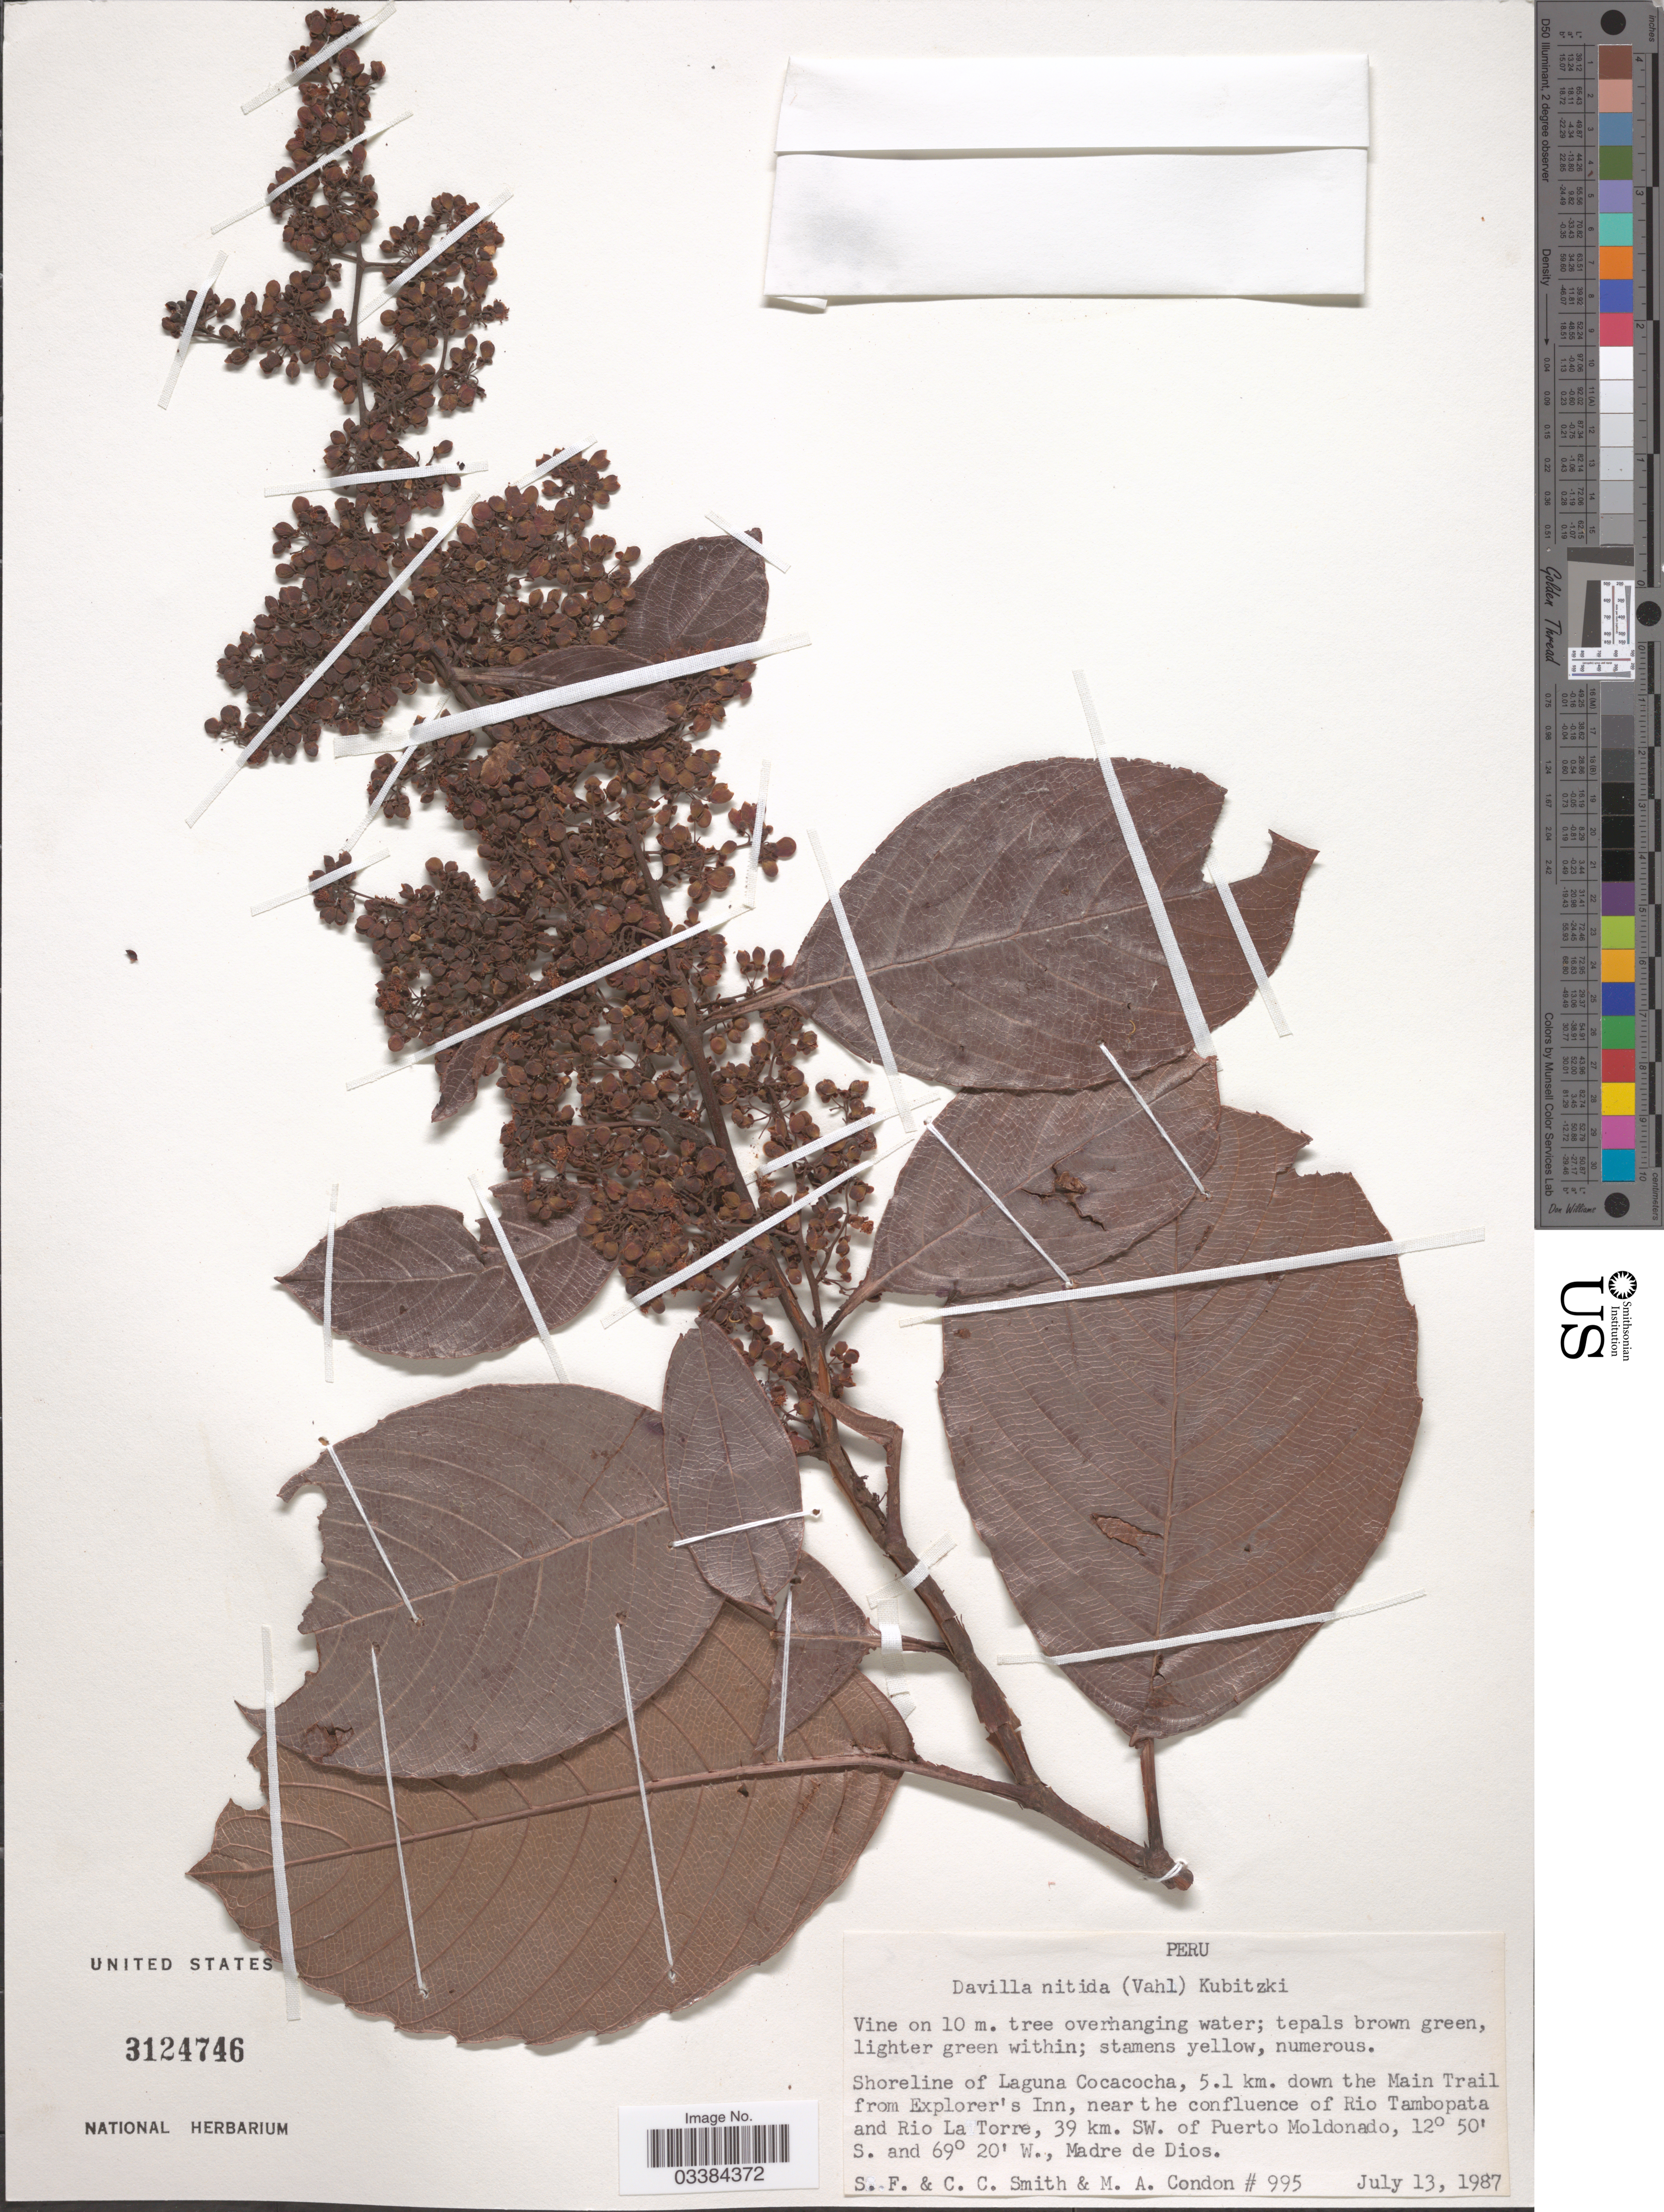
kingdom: Plantae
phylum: Tracheophyta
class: Magnoliopsida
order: Dilleniales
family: Dilleniaceae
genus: Davilla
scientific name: Davilla nitida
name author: (Vahl) Kubitzki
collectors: S.F. Smith, C. C. Smith & M. Condon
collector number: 995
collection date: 1987-07-13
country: Peru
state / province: Madre de Dios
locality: Shoreline of Laguna Cocacocha, 5.1 km. down the Main Trail from Explorer's Inn, near the confluence of Rio Tambopata and Rio La Torre, 39 km. SW. of Puerto Moldonado.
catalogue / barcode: US 3124746